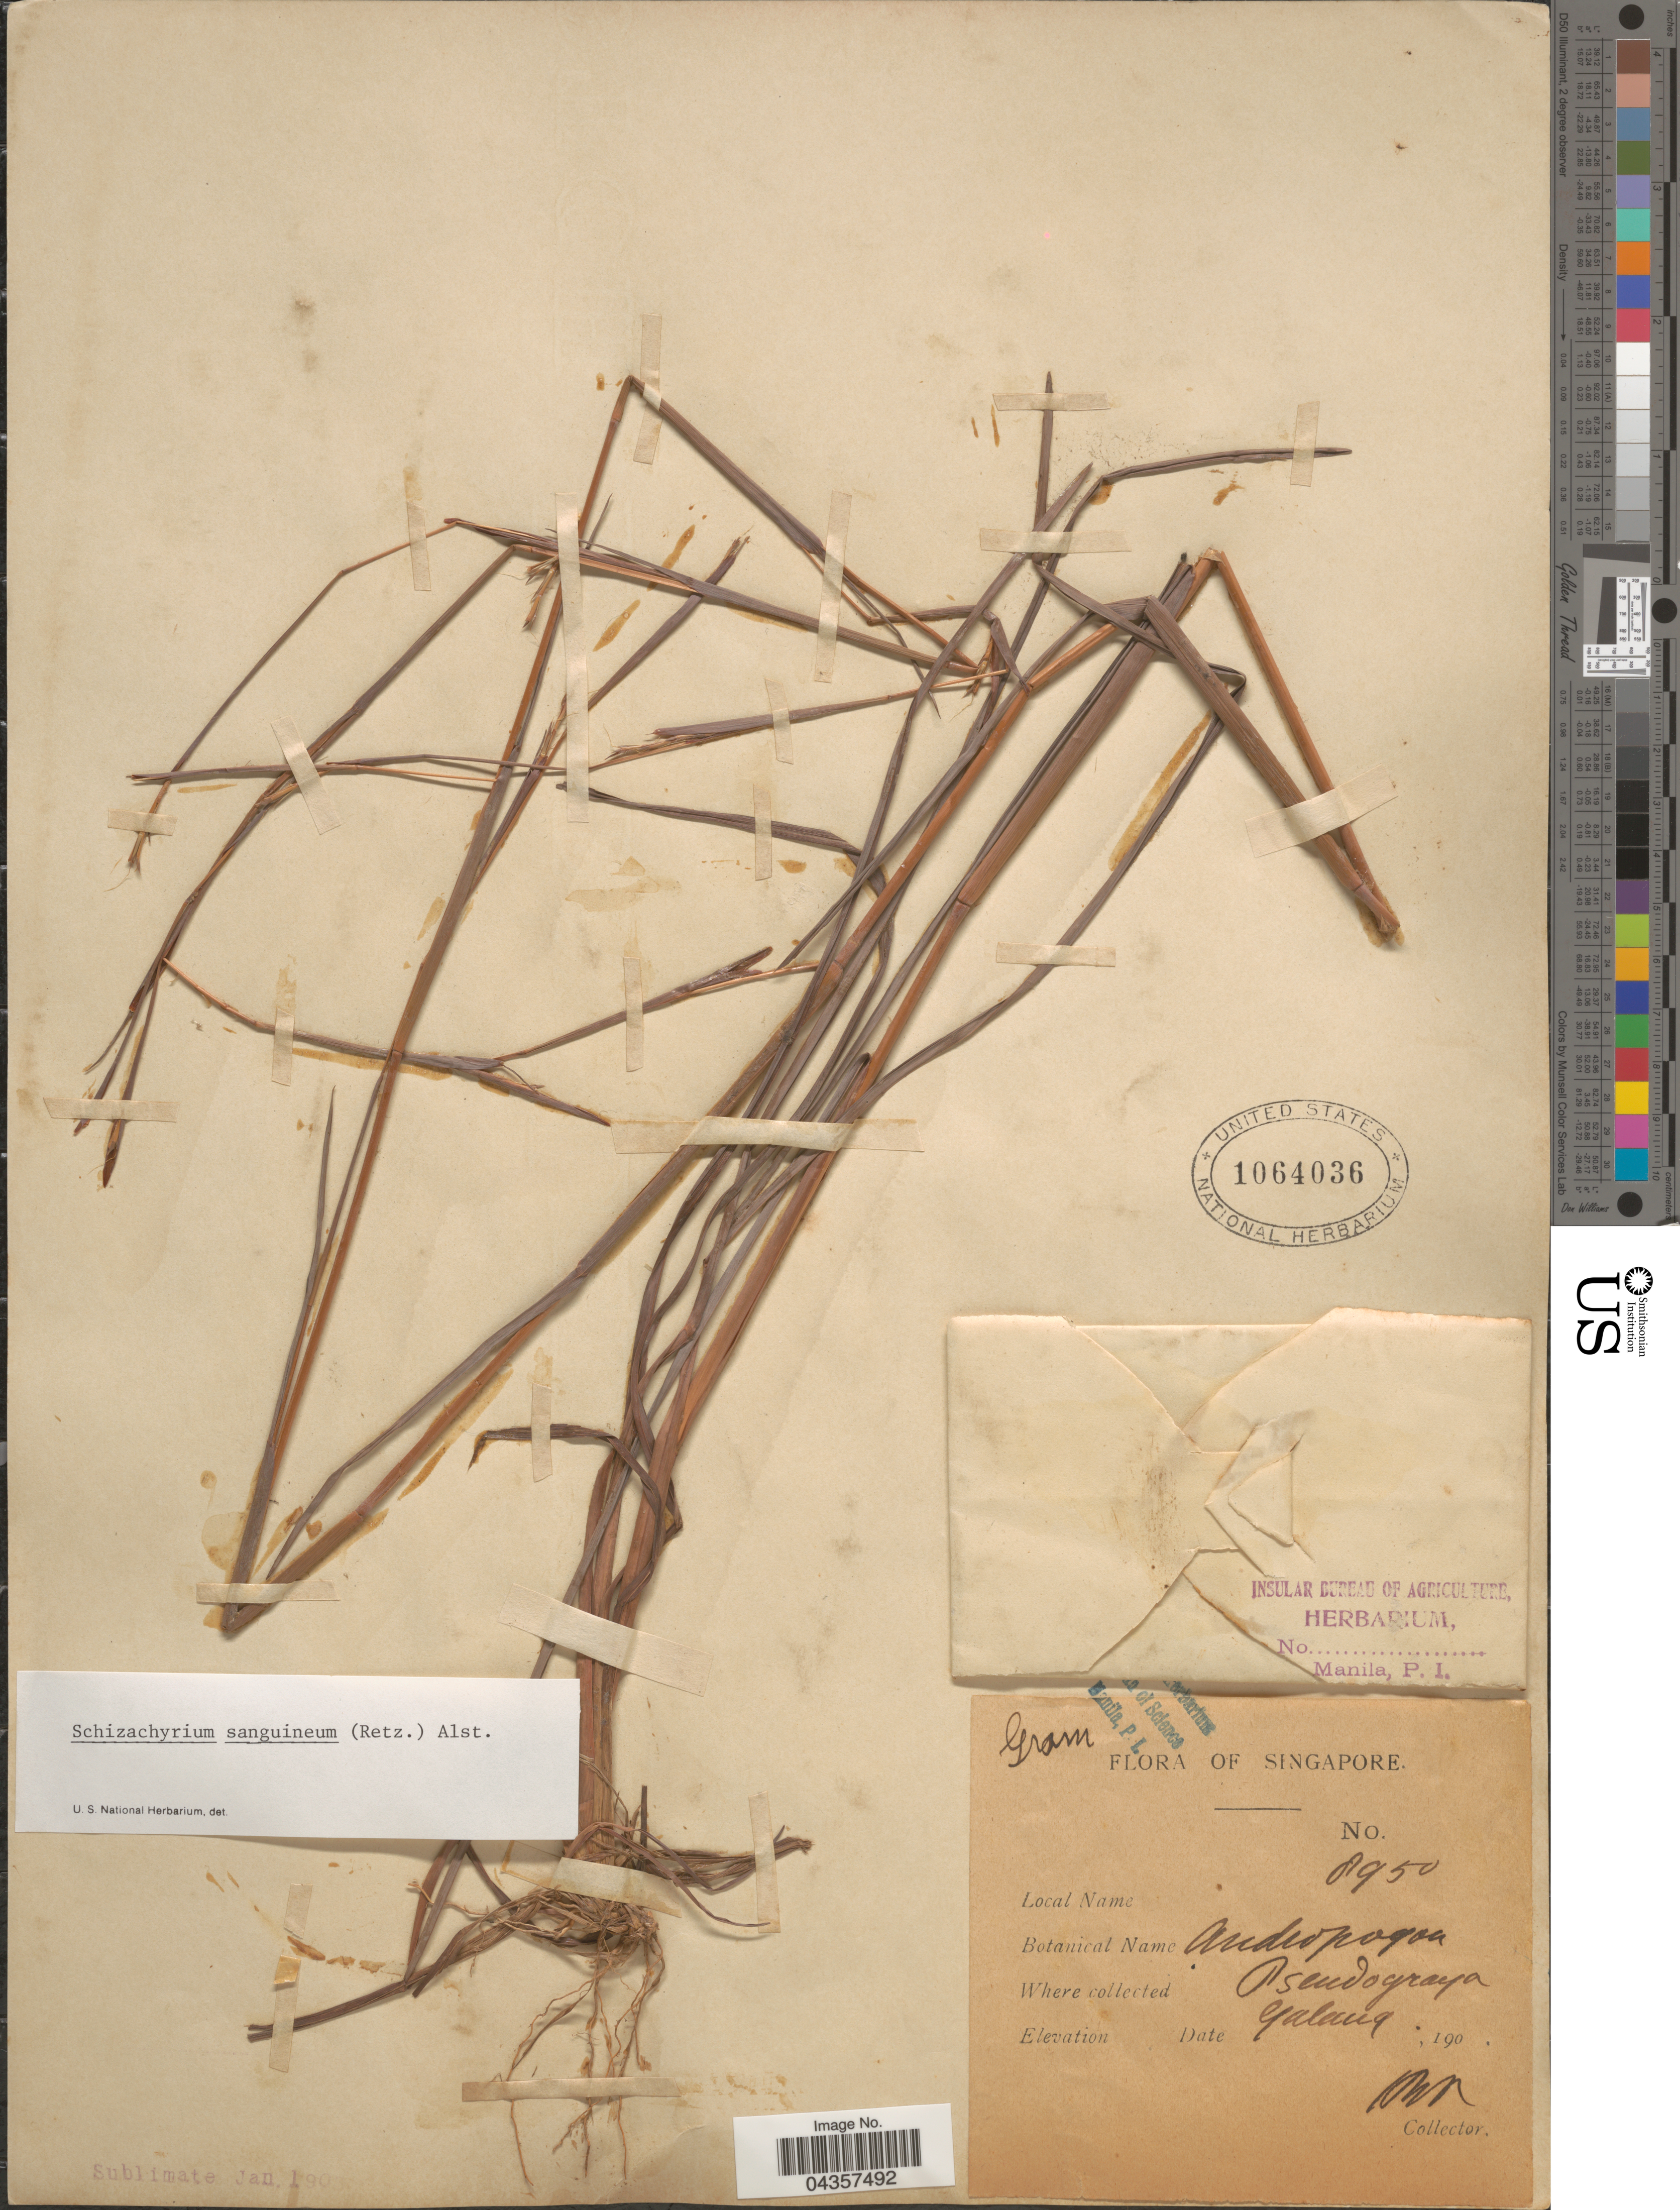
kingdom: Plantae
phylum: Tracheophyta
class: Liliopsida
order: Poales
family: Poaceae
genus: Schizachyrium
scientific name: Schizachyrium sanguineum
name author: (Retz.) Alston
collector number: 8950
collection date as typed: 190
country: Singapore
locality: Galang.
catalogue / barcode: US 1064036